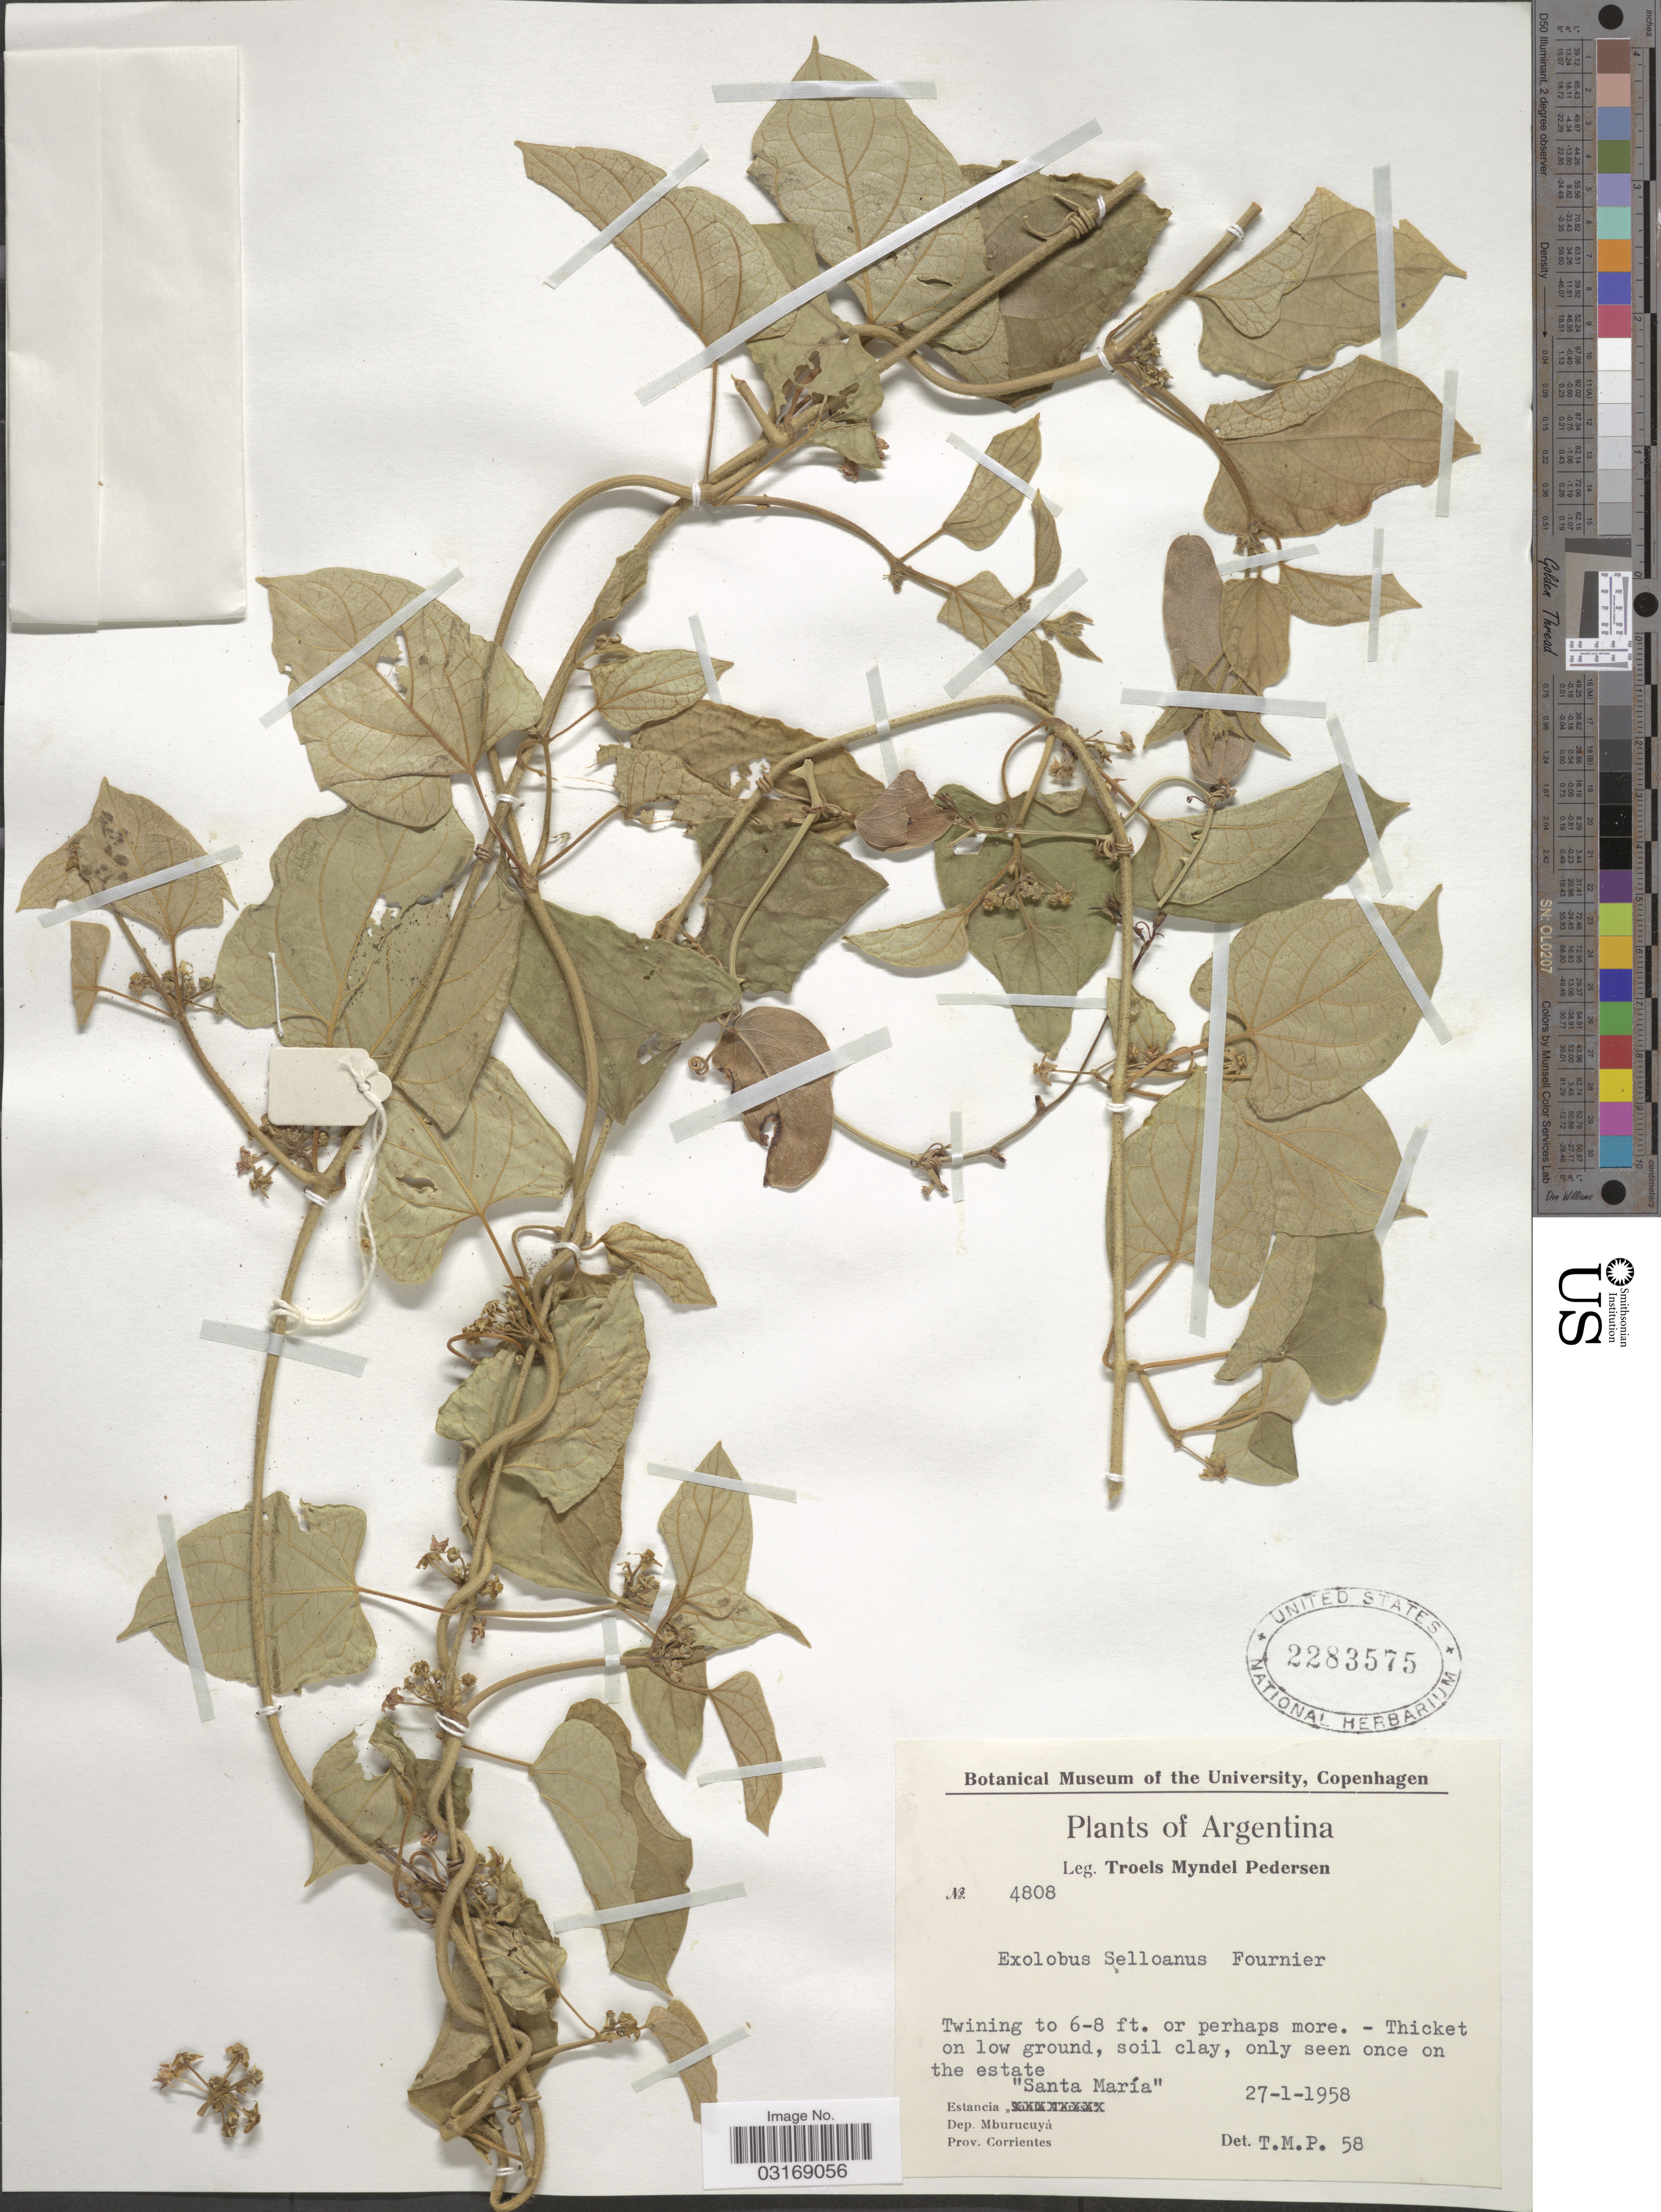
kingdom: Plantae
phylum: Tracheophyta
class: Magnoliopsida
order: Gentianales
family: Apocynaceae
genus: Exolobus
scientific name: Exolobus selloanus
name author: E. Fourn.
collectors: T. Pederson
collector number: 4808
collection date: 1958-01-27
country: Argentina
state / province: Corrientes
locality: Estancia "Santa María". Dep. Mburucuyá.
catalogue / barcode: US 2283575